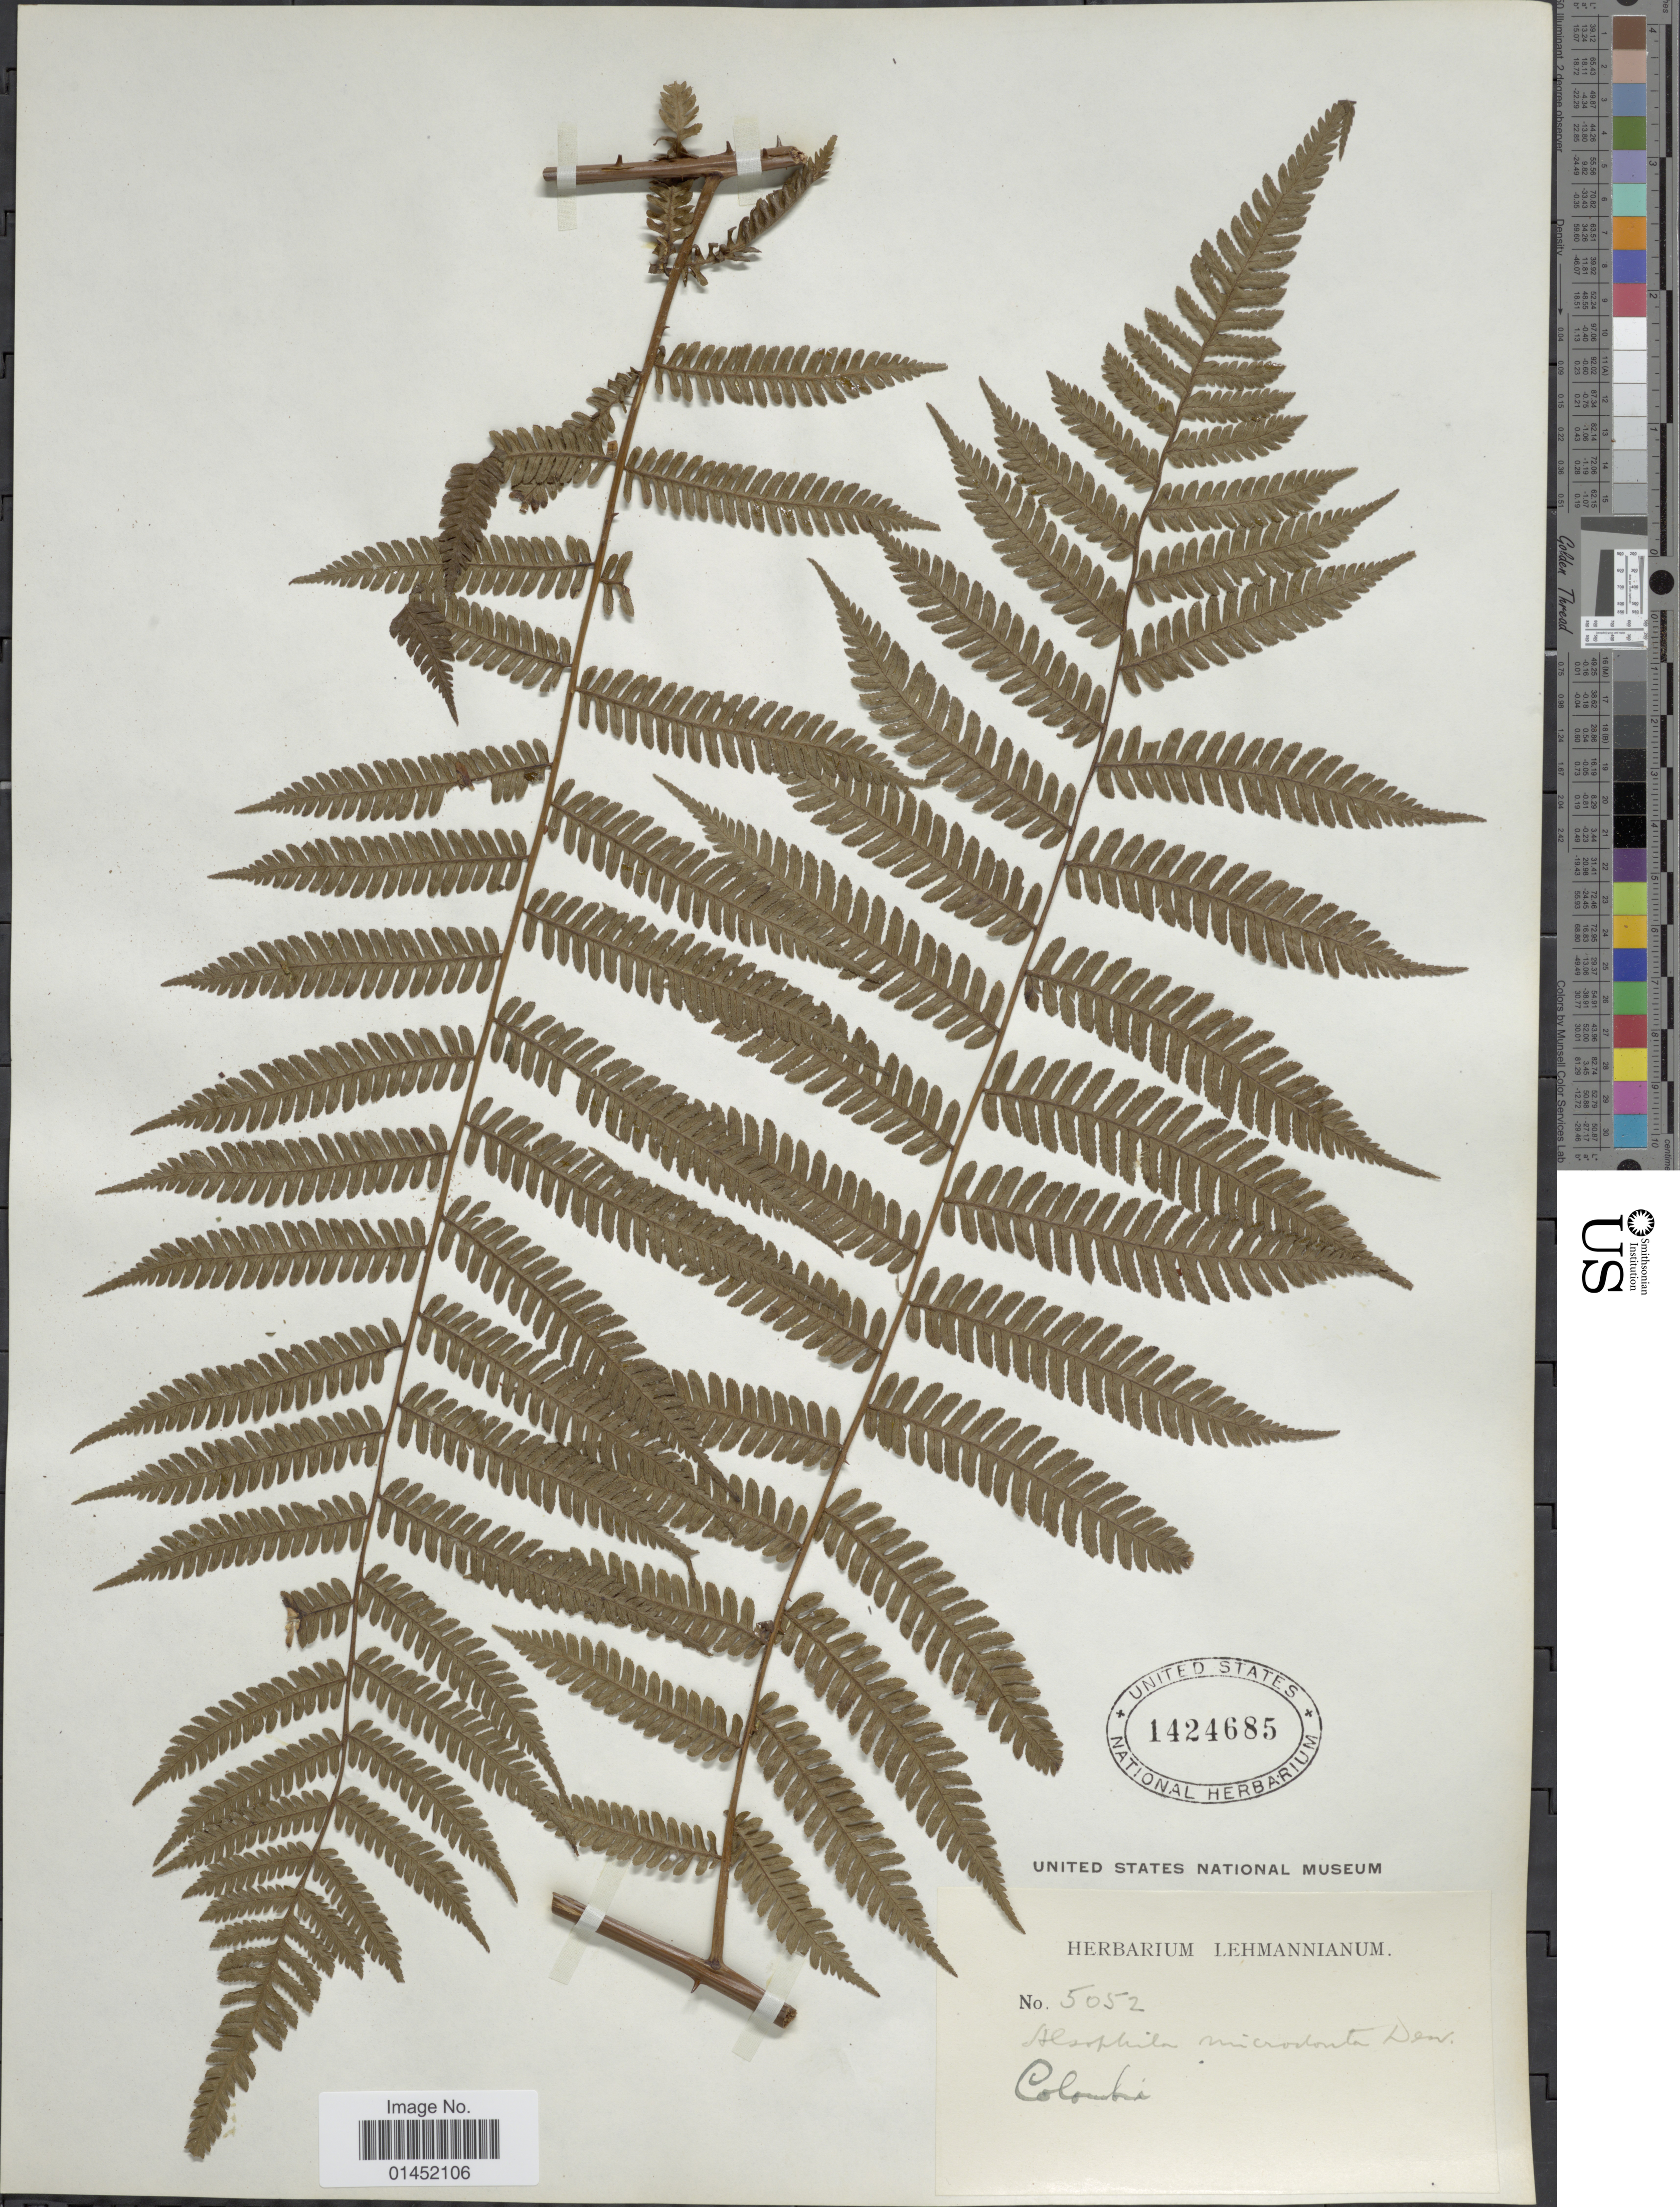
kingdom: Plantae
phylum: Tracheophyta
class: Polypodiopsida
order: Cyatheales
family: Cyatheaceae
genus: Cyathea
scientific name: Cyathea microdonta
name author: (Desv.) Domin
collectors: ex herb. Lehmannianum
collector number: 5052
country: Colombia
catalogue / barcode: US 1424685